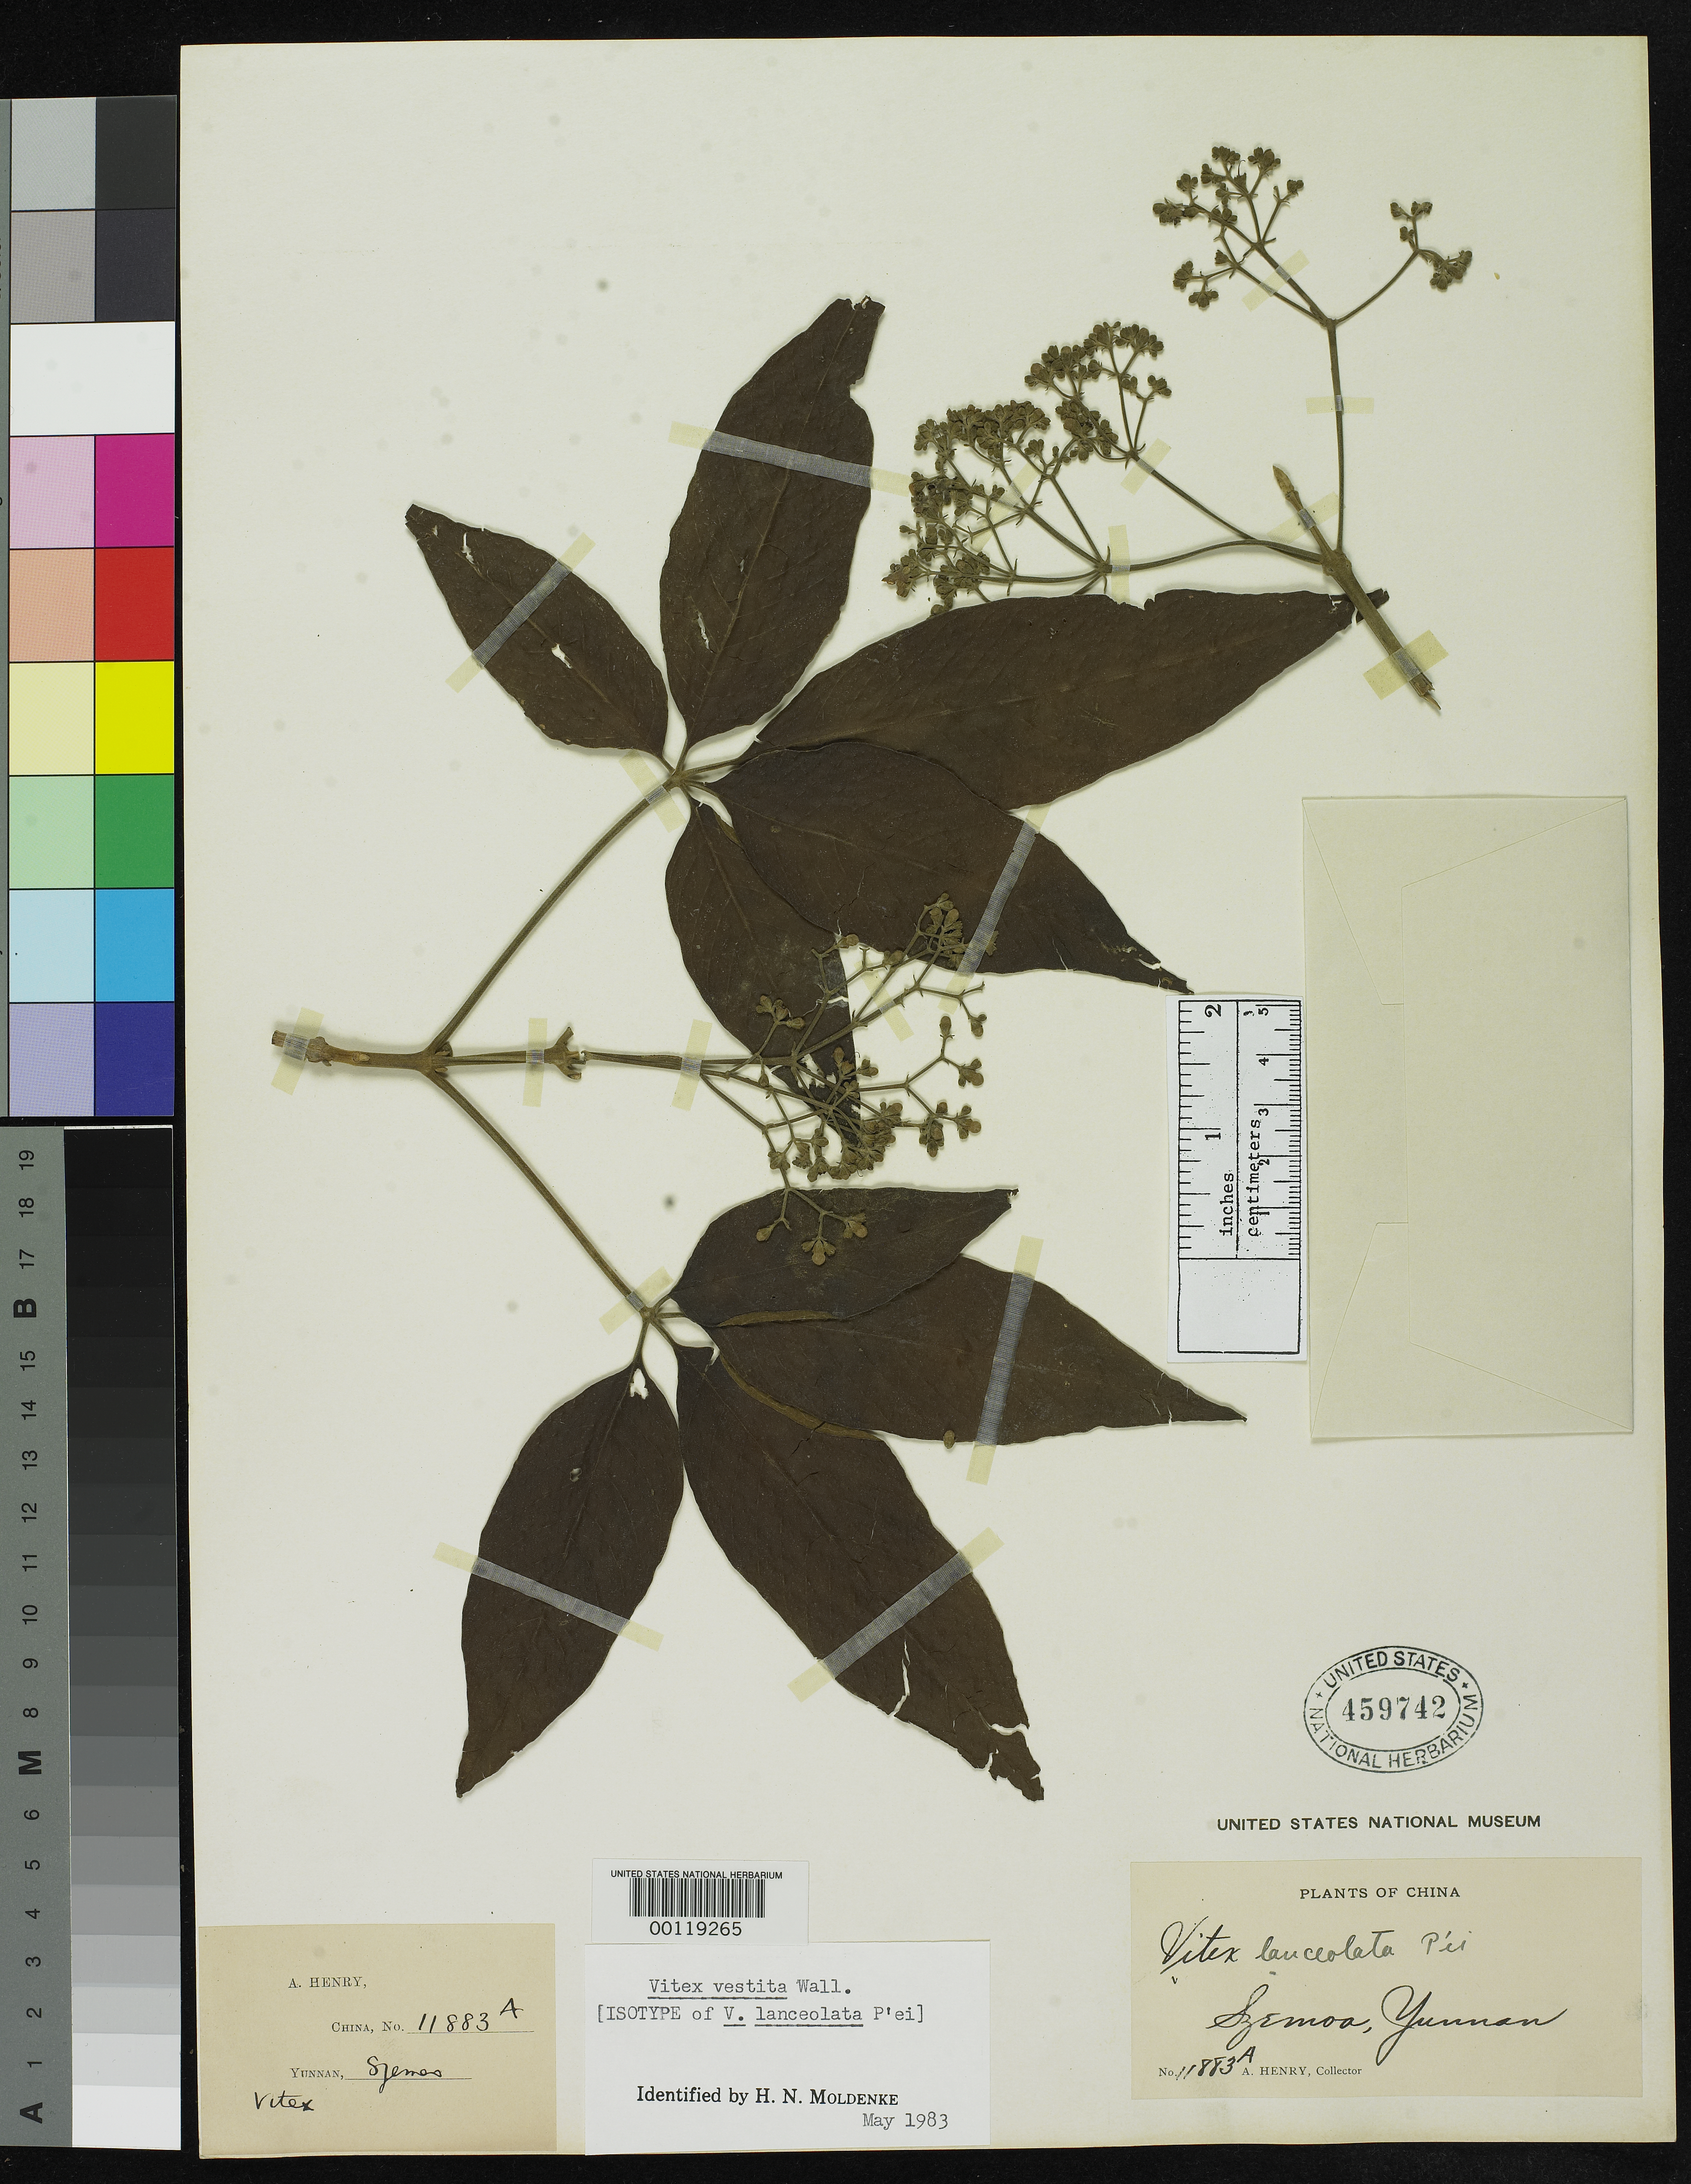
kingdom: Plantae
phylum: Tracheophyta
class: Magnoliopsida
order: Lamiales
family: Lamiaceae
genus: Vitex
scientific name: Vitex lanceolata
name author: C. P'ei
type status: Isotype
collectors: A. Henry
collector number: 11883 A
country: China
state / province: Yunnan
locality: Szemoa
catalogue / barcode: US 459742